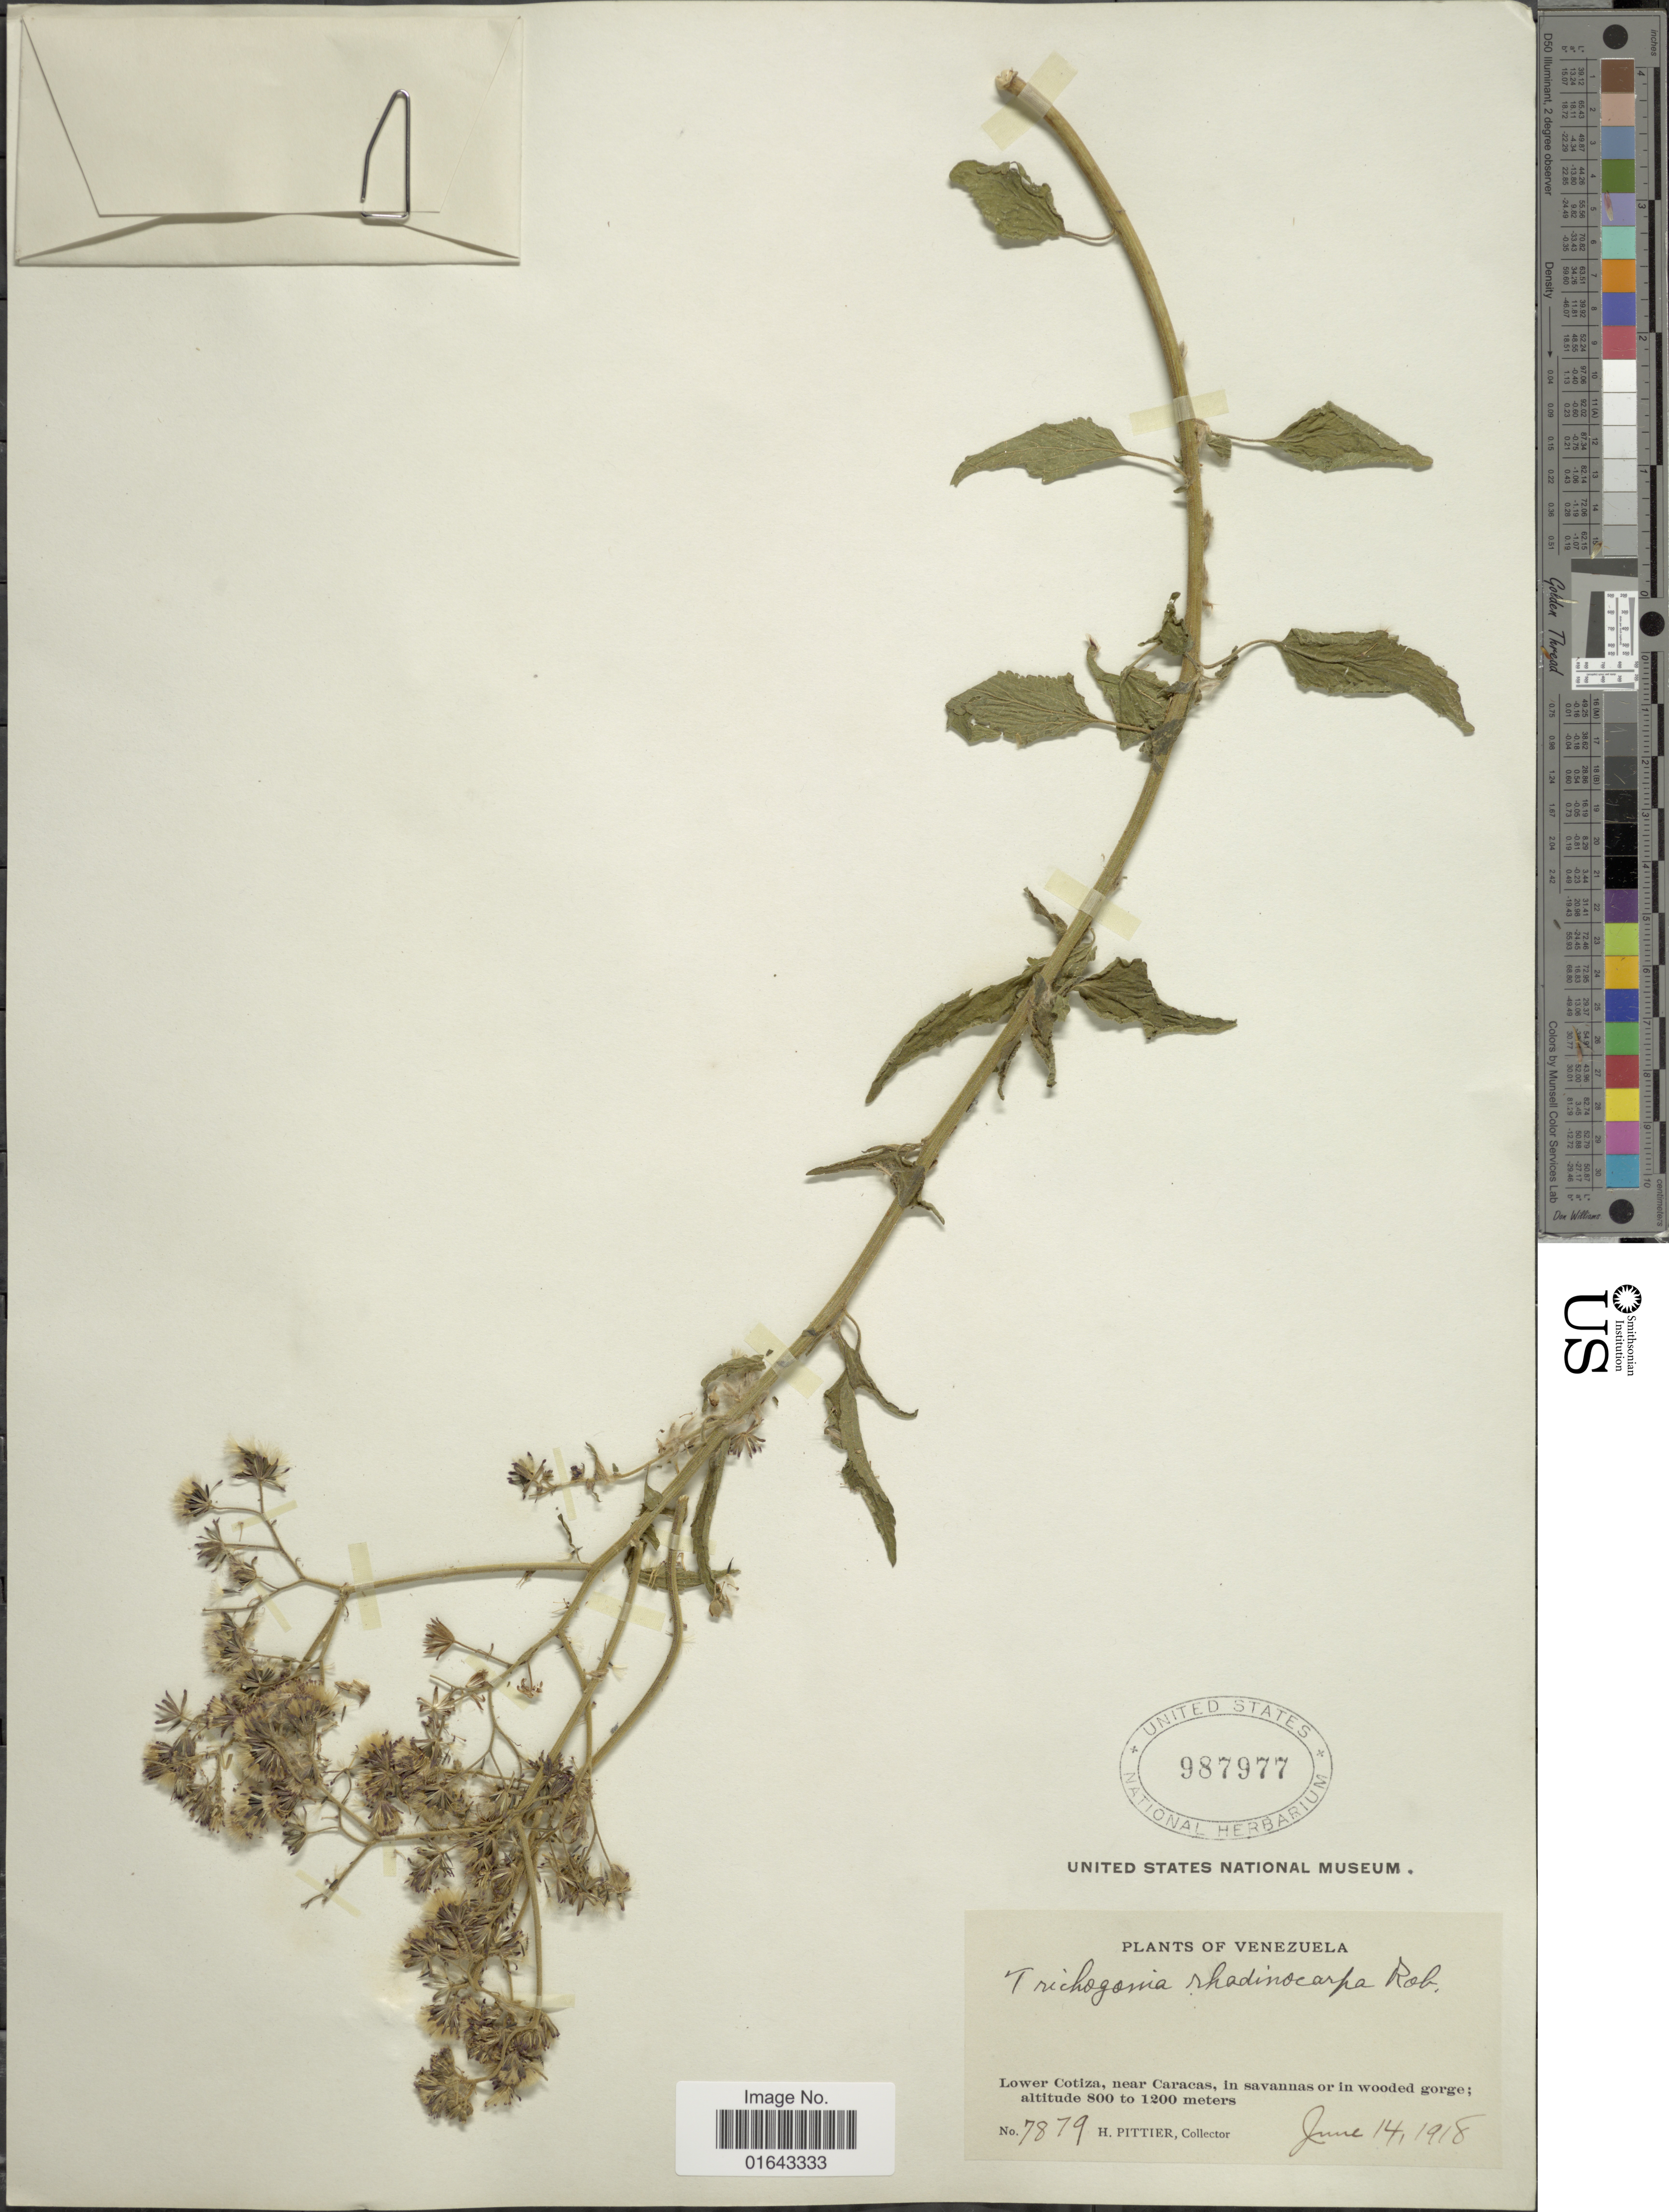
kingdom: Plantae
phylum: Tracheophyta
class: Magnoliopsida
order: Asterales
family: Asteraceae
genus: Trichogonia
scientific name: Trichogonia rhadinocarpa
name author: B.L. Rob.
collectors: H. F. Pittier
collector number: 7879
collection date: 1918-06-14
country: Venezuela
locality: Lower Cotiza, near Caracas, in savannas or in wooded gorge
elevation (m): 800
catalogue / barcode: US 987977